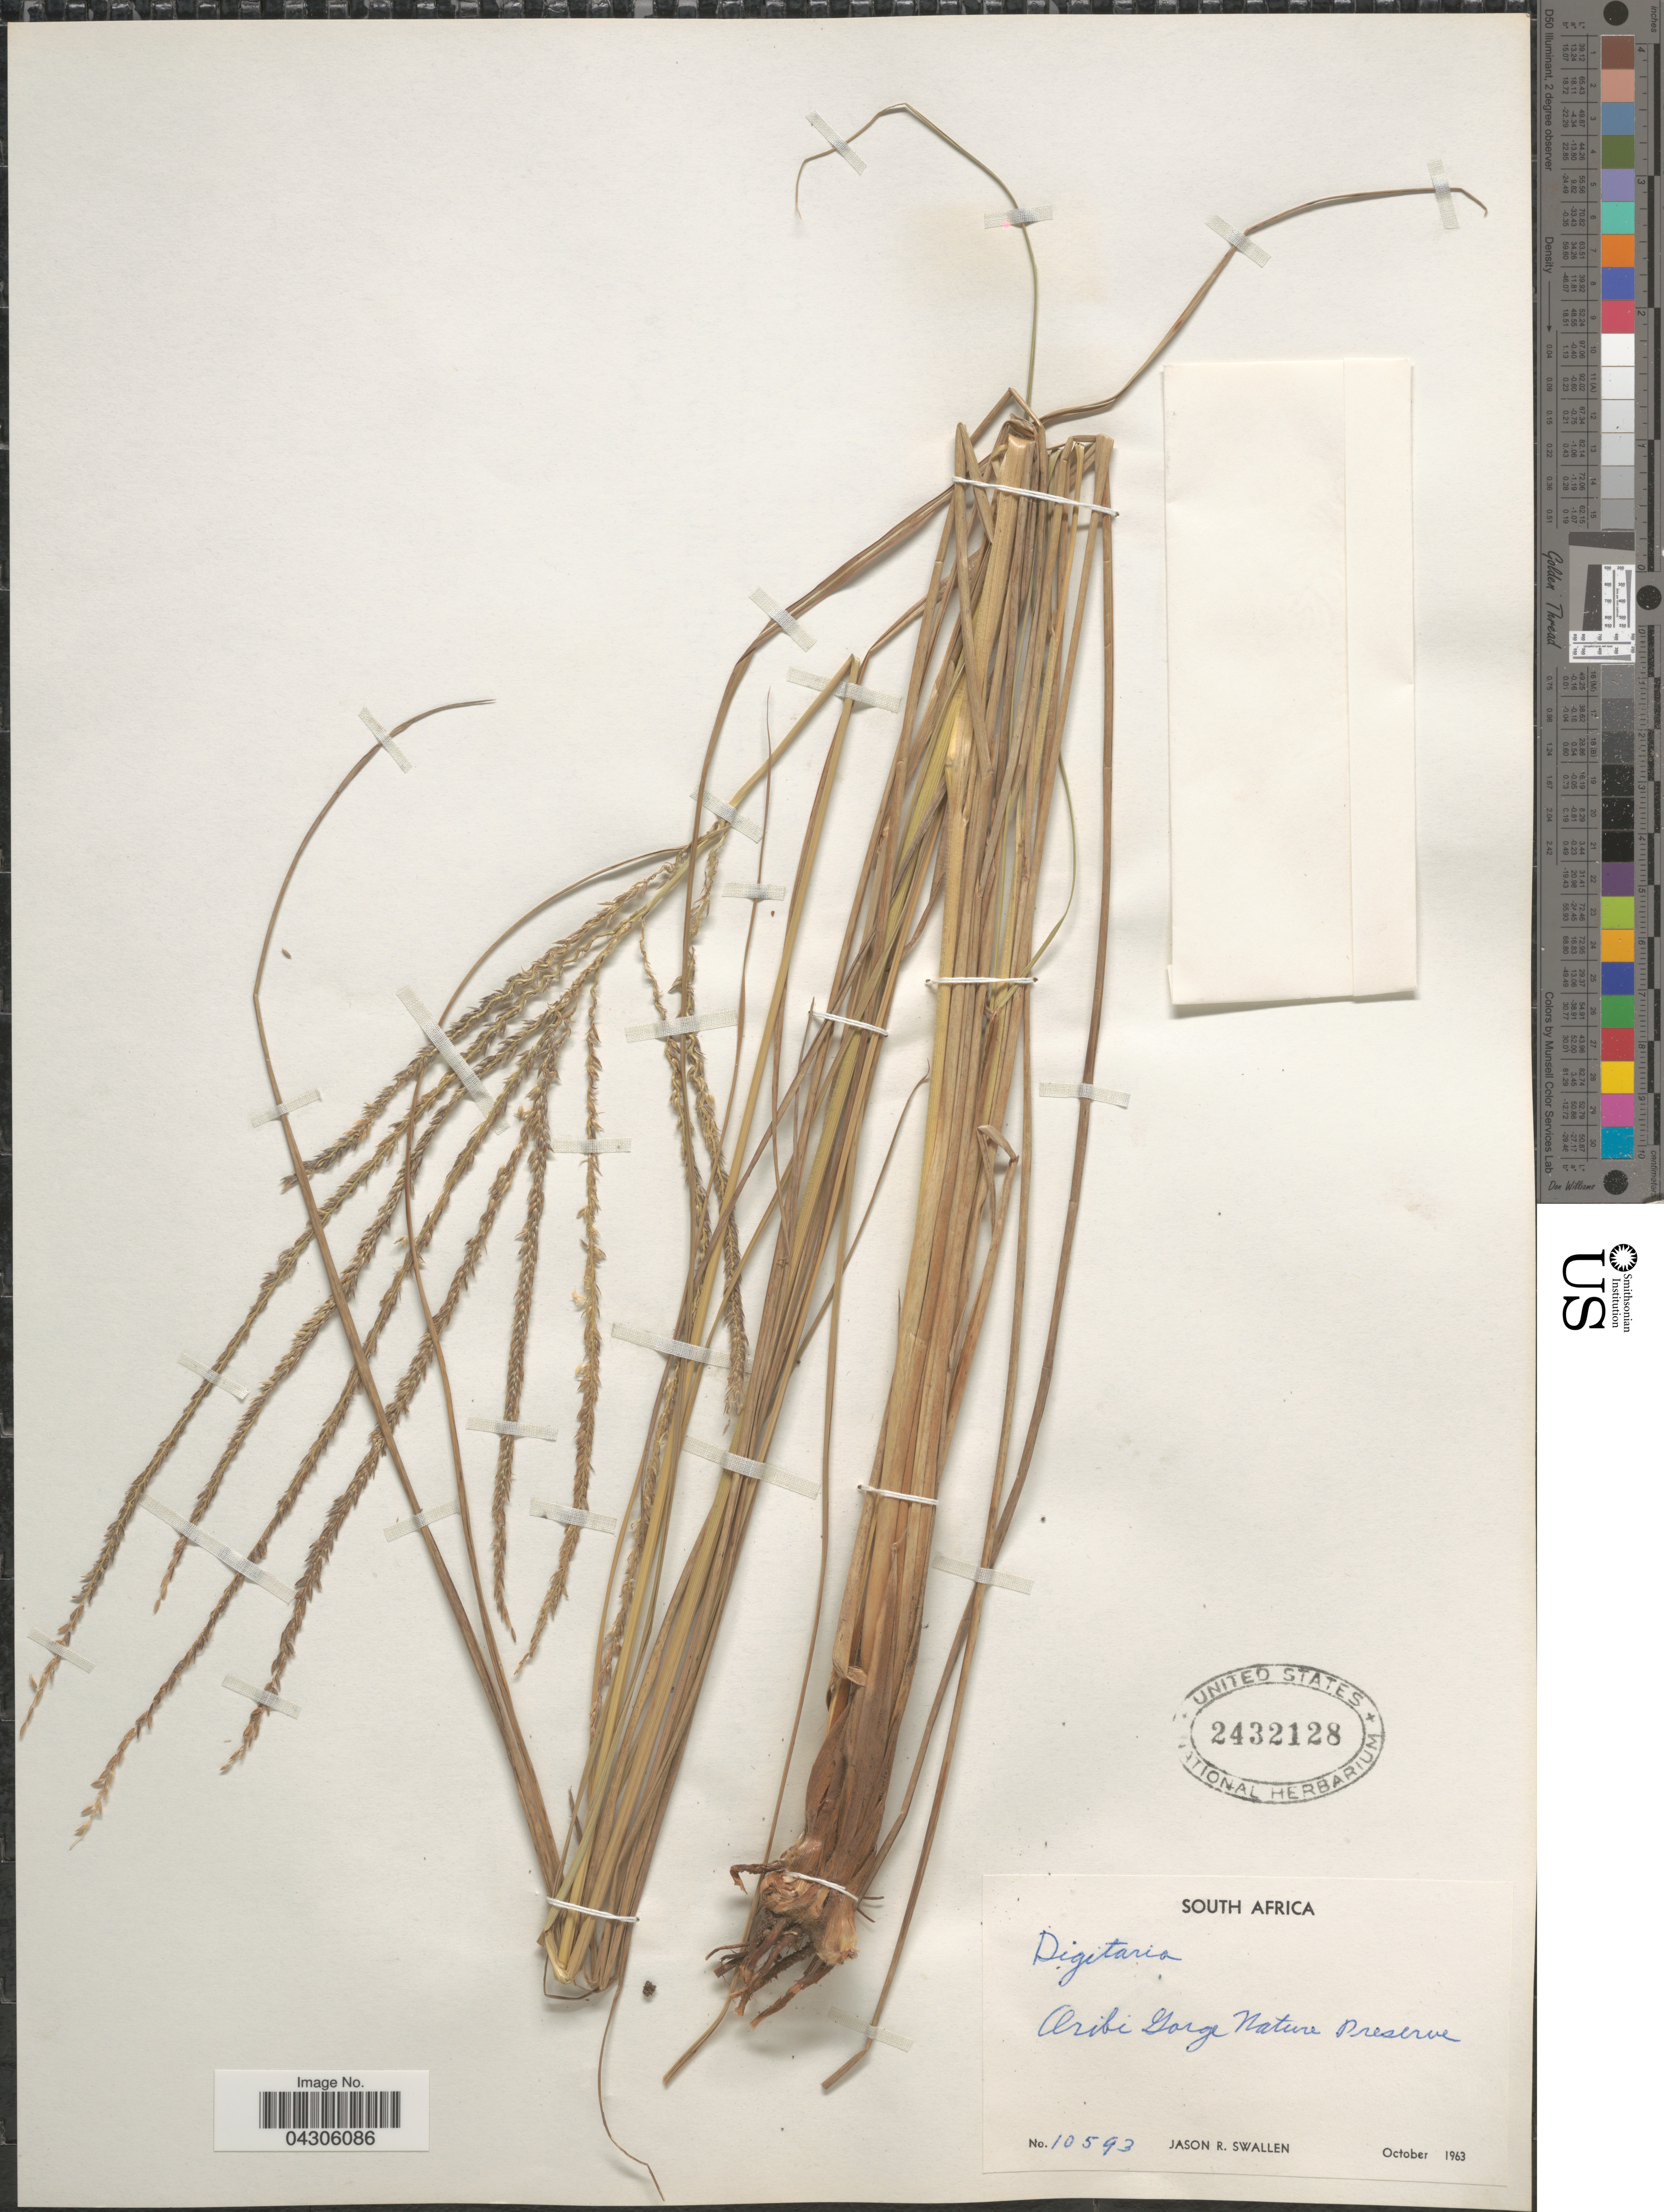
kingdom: Plantae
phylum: Tracheophyta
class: Liliopsida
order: Poales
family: Poaceae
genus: Digitaria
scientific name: Digitaria sp.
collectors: J. R. Swallen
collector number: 10593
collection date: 1963-10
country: South Africa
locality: Aribi Gorge Nature Preserve.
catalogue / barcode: US 2432128